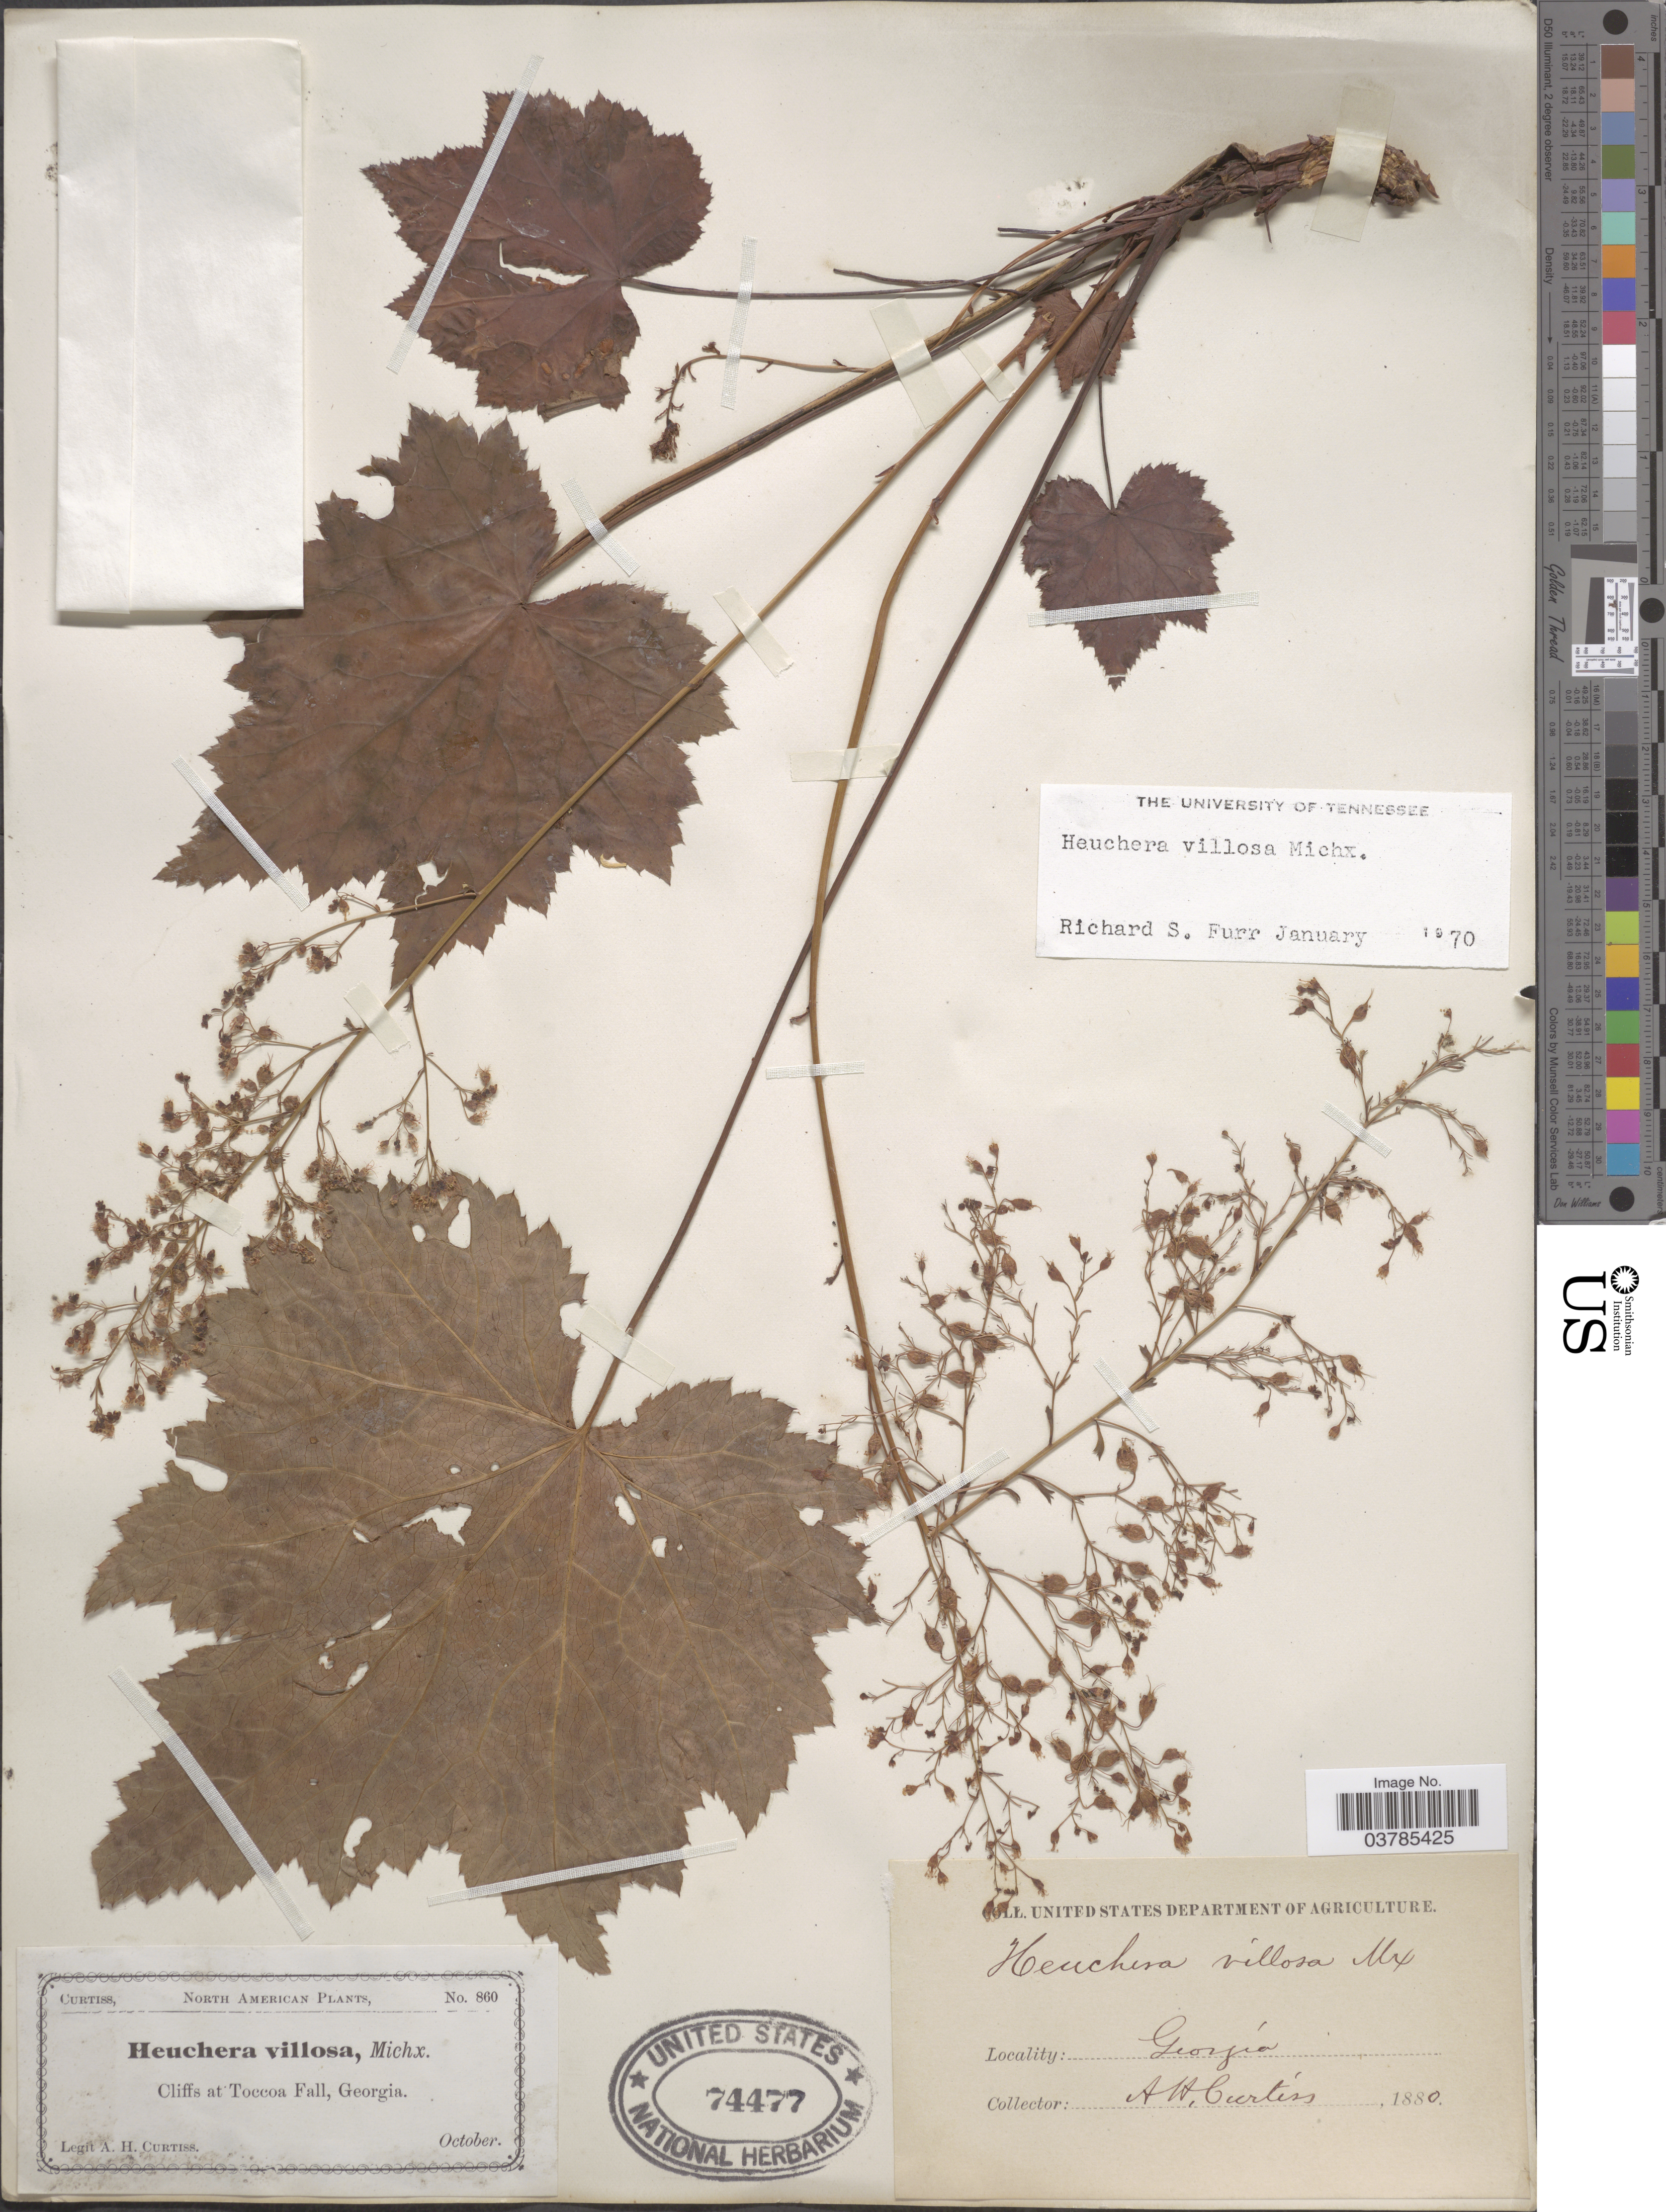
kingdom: Plantae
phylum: Tracheophyta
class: Magnoliopsida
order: Saxifragales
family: Saxifragaceae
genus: Heuchera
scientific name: Heuchera villosa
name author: Michx.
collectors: A. H. Curtiss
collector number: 860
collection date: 1880-10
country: United States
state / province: Georgia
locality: Cliffs at Toccoa Fall.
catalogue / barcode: US 74477